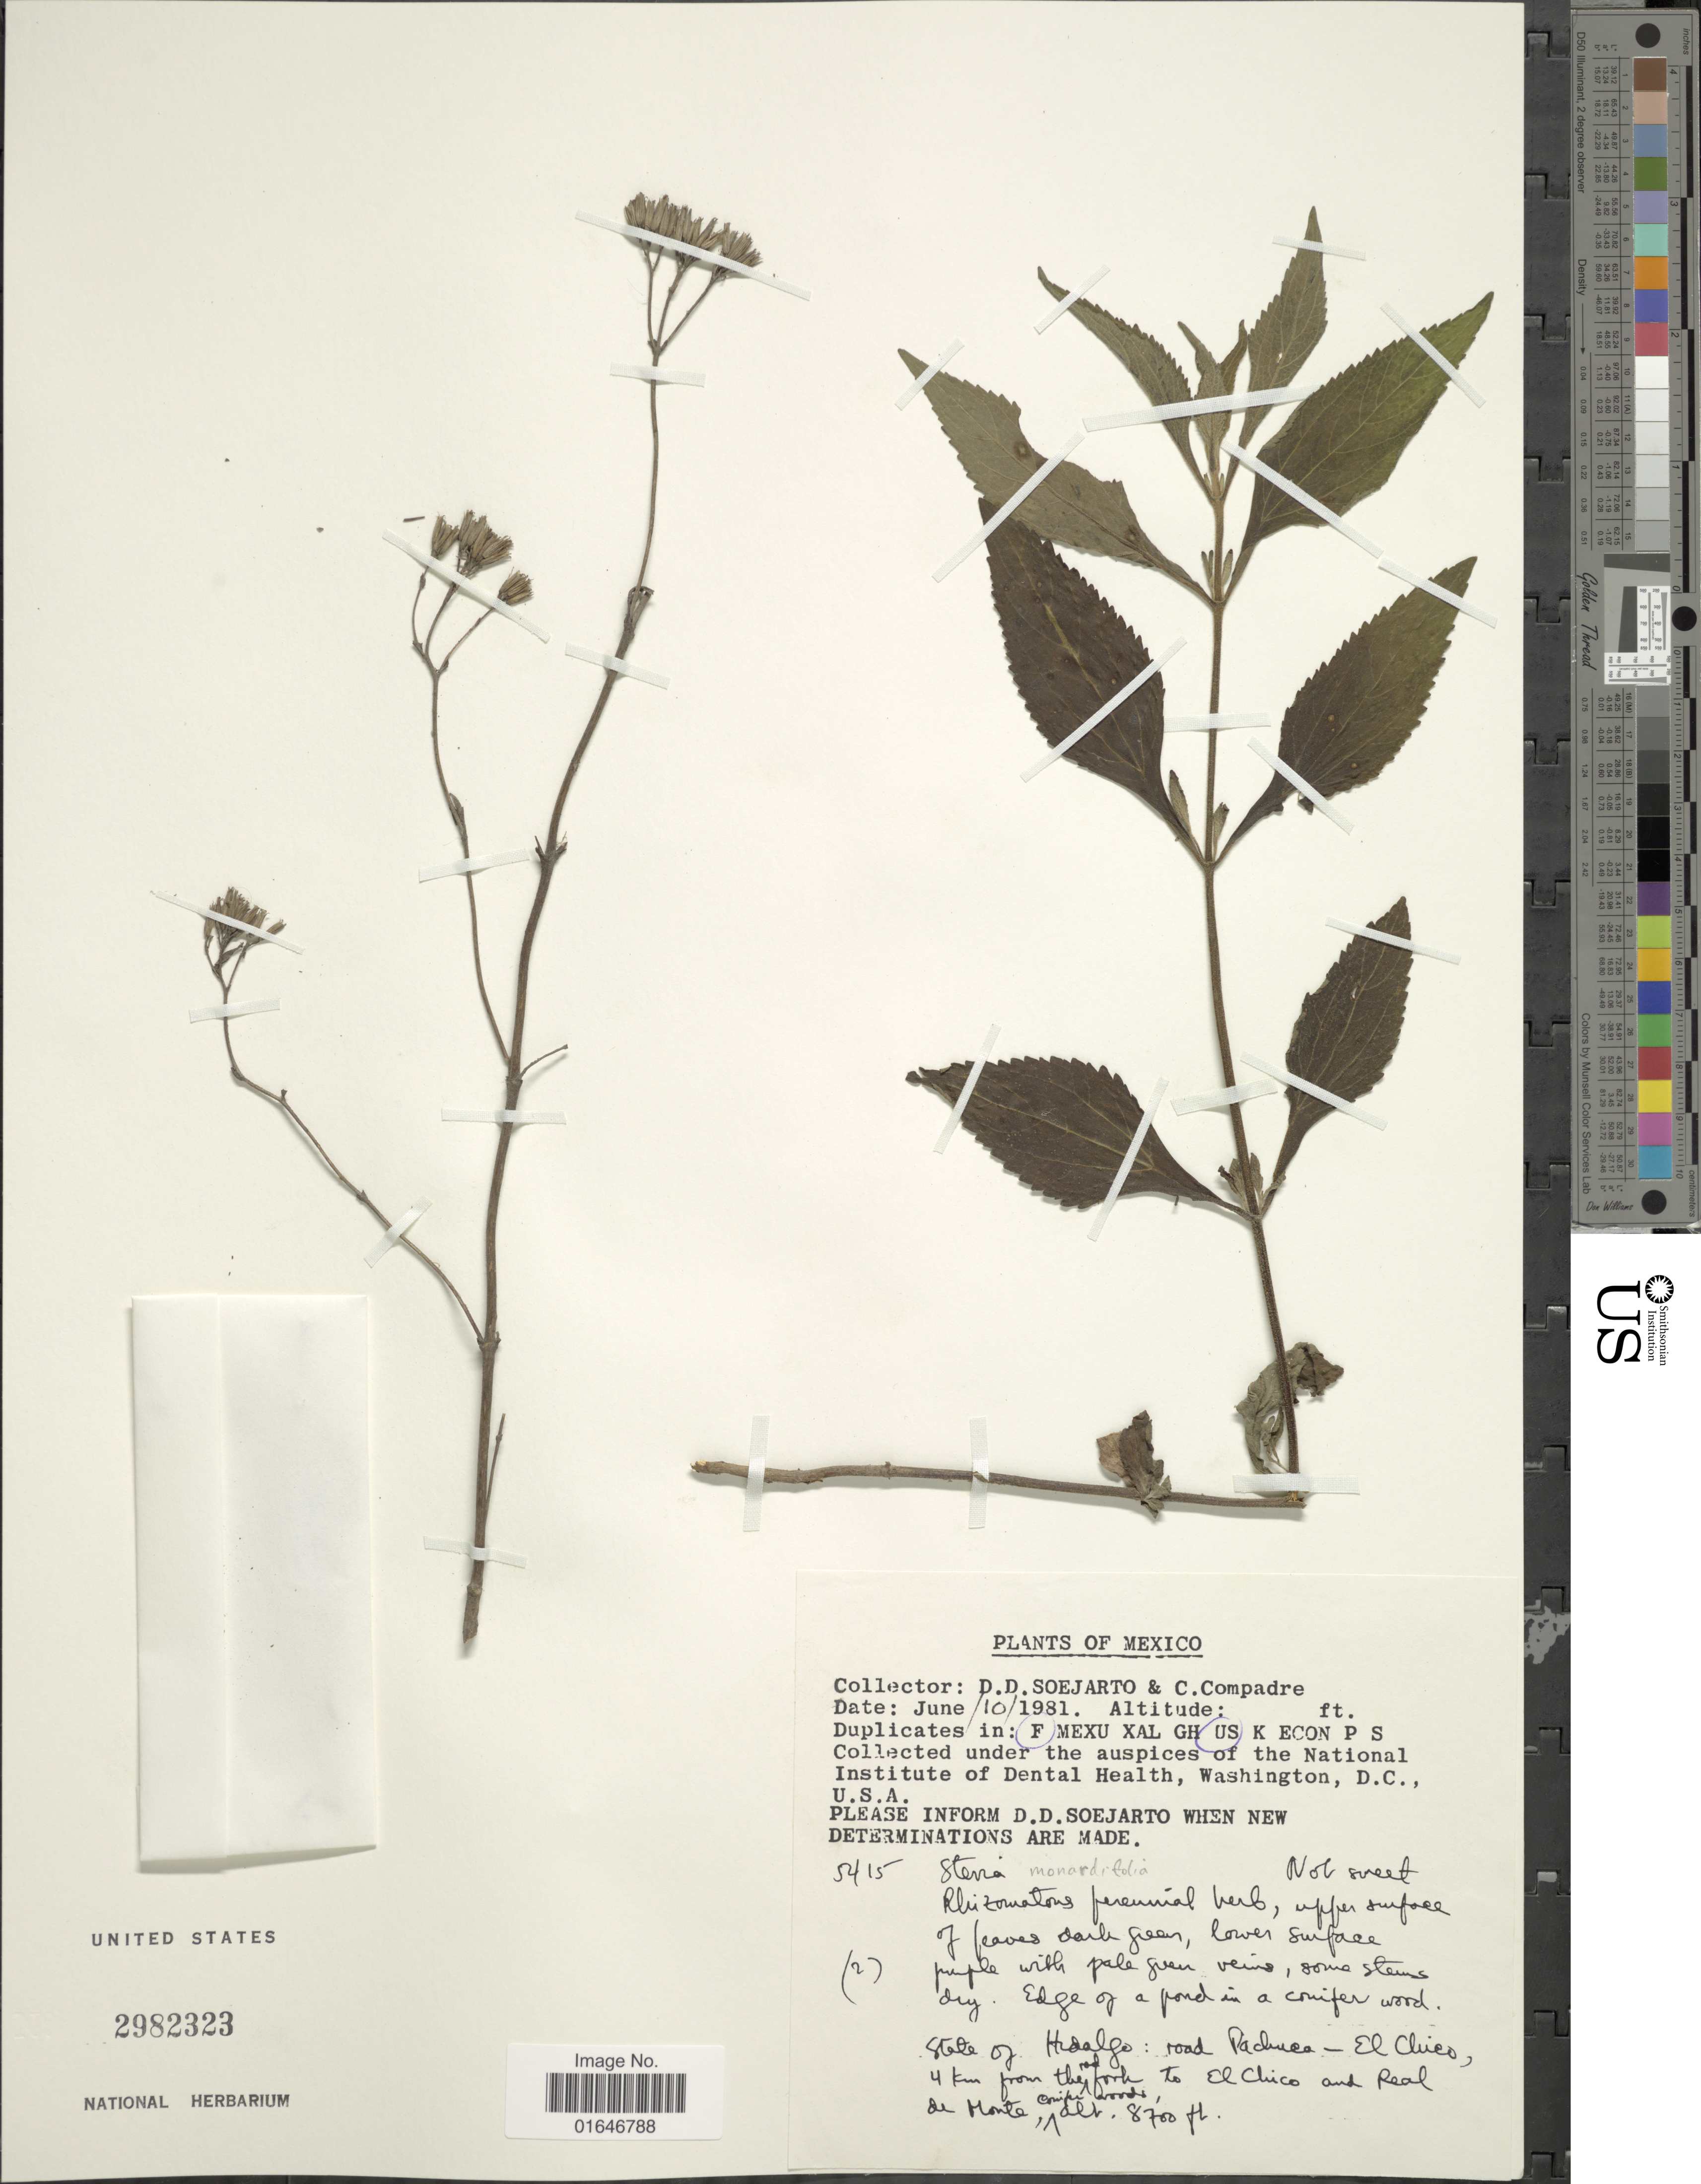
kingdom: Plantae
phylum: Tracheophyta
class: Magnoliopsida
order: Asterales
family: Asteraceae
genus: Stevia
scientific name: Stevia monardifolia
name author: Kunth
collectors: C. Compadre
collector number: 5415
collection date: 1981-06-10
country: Mexico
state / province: Hidalgo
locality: Road Pachuca-El Chico, 4 km from the fork to El Chico and Real de Monte.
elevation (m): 2652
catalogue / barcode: US 2982323